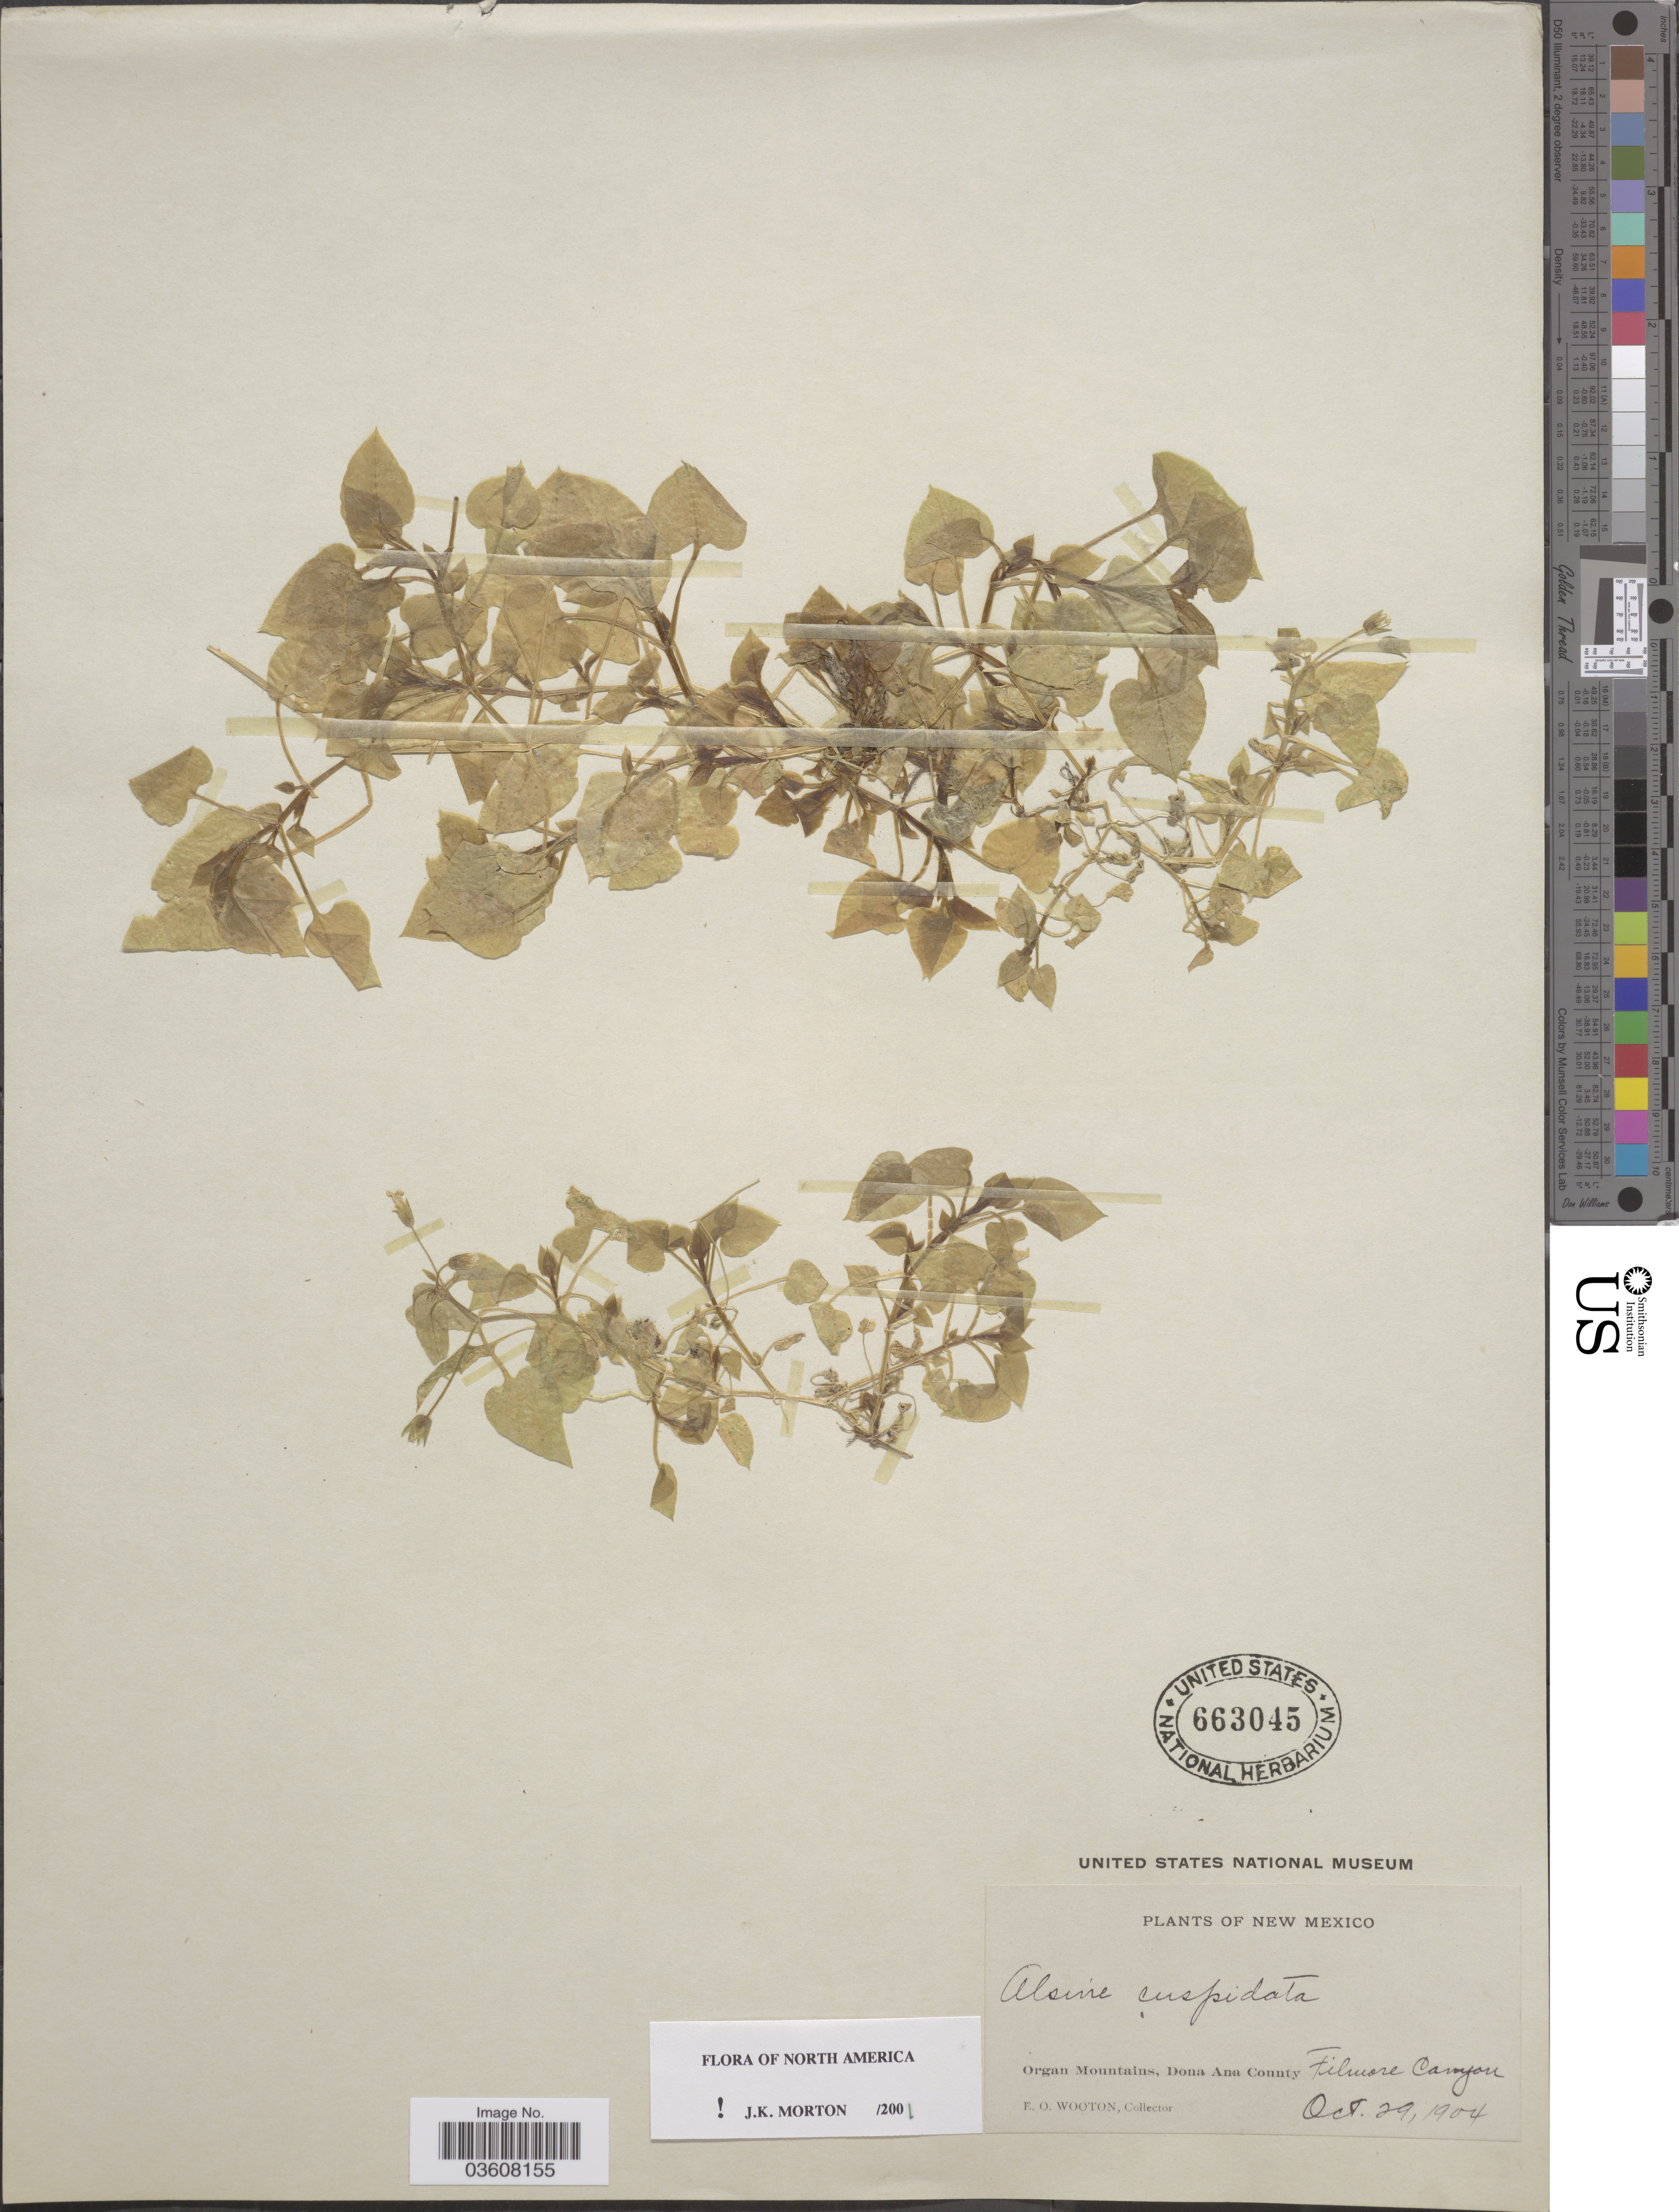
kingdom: Plantae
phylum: Tracheophyta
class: Magnoliopsida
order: Caryophyllales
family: Caryophyllaceae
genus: Stellaria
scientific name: Stellaria cuspidata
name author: Willd. ex Schltdl.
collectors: E. O. Wooton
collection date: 1904-10-29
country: United States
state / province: New Mexico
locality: Organ Mountains, Dona Ana County. Filmore Canyon.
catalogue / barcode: US 663045